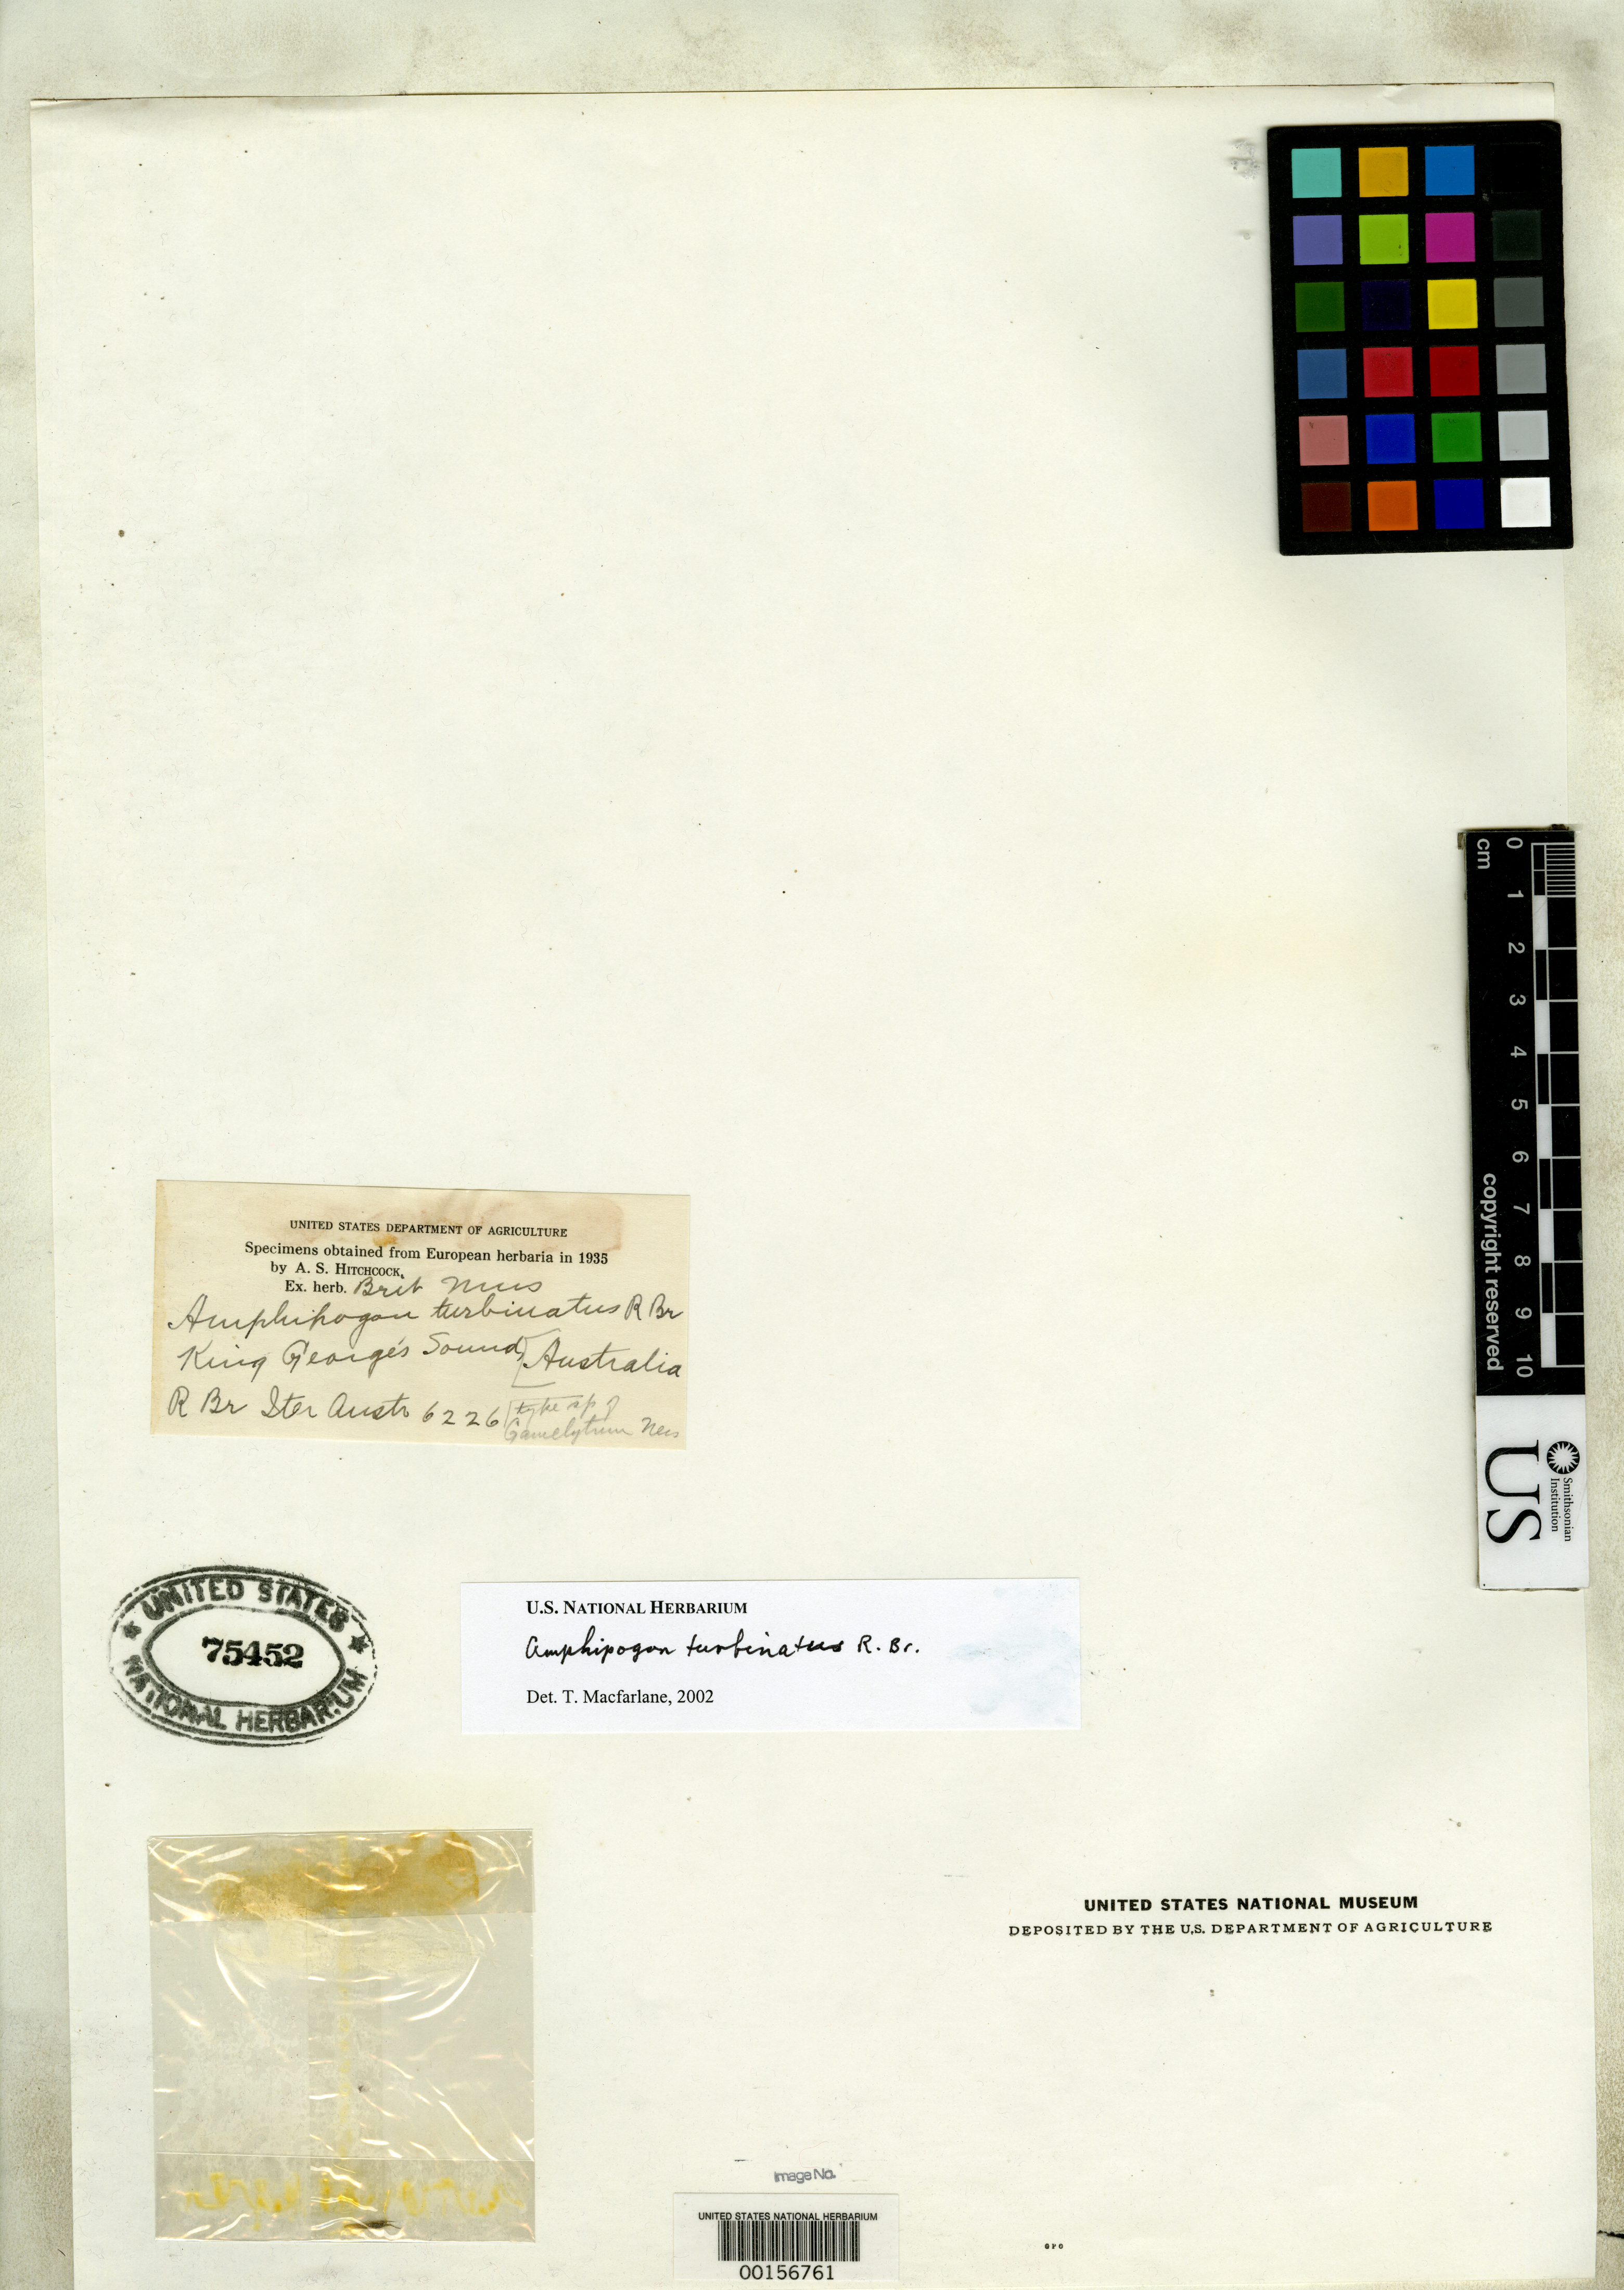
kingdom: Plantae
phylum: Tracheophyta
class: Liliopsida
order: Poales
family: Poaceae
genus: Amphipogon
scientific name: Amphipogon turbinatus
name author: R. Br.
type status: Type Fragment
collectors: W. T. Aiton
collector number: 6226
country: Australia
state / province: Western Australia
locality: New Holland, Leeuwin and Wilson Promontories, King Georges Sound.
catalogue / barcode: US 75452